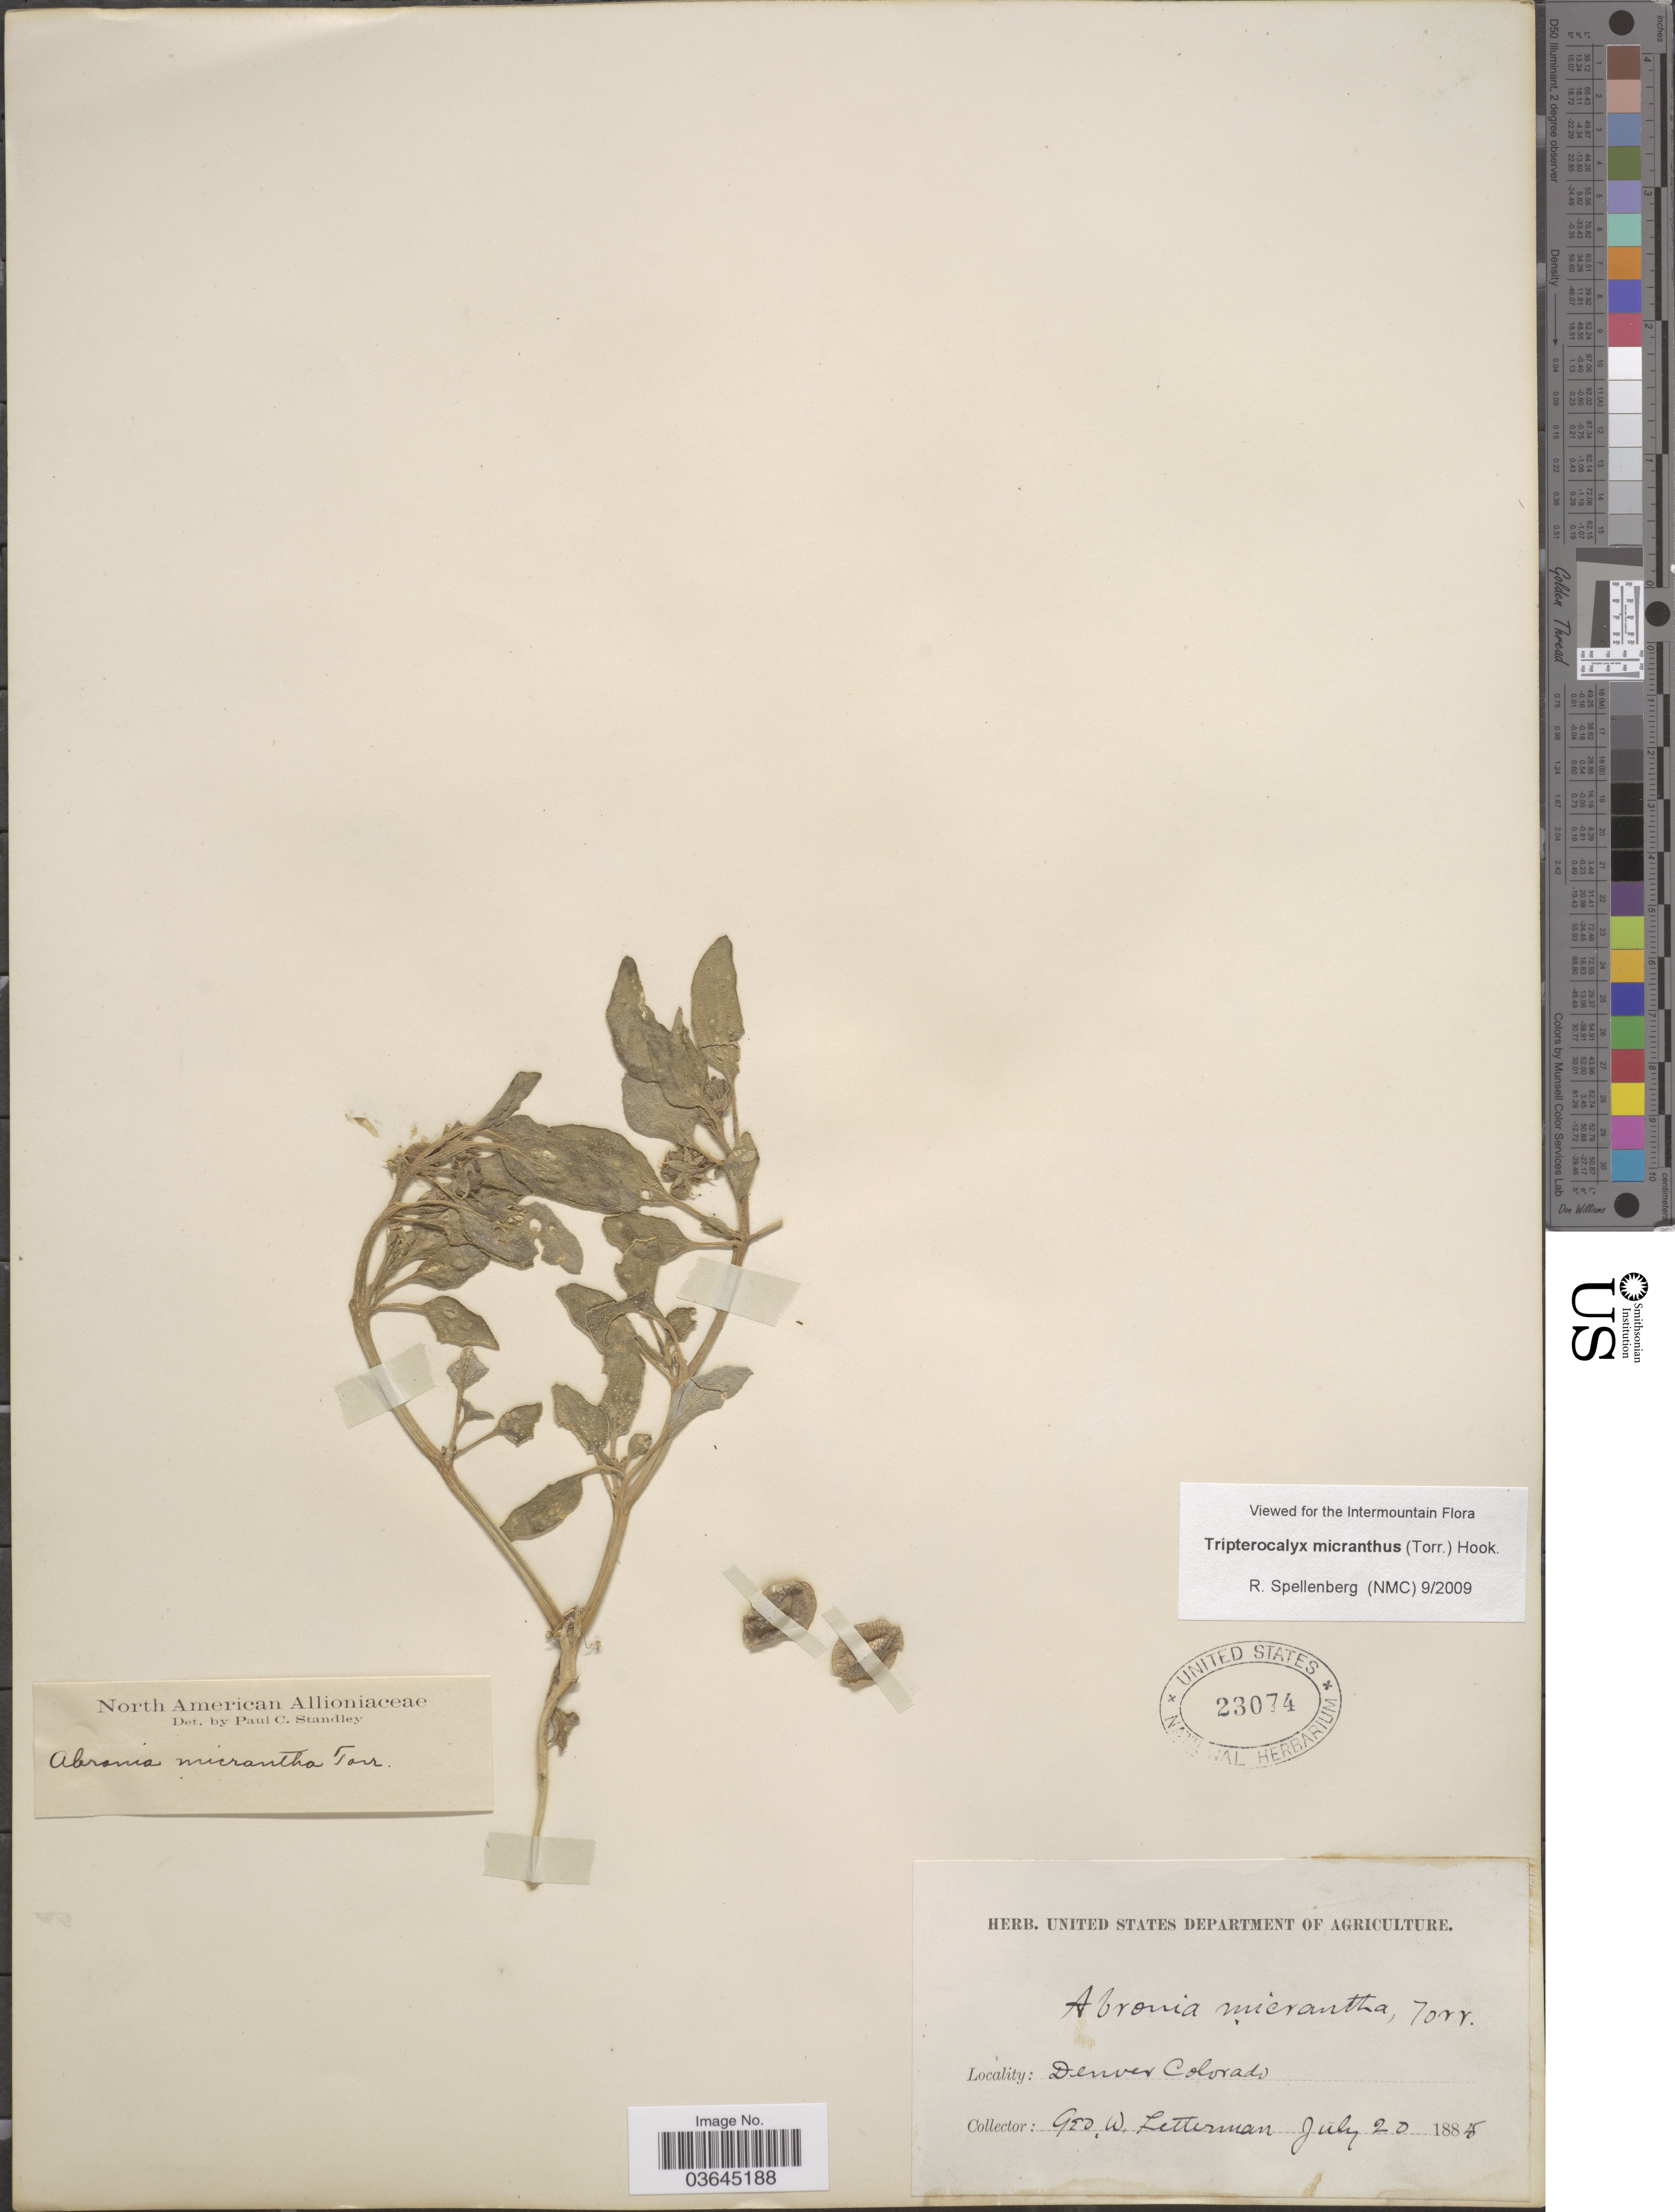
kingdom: Plantae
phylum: Tracheophyta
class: Magnoliopsida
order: Caryophyllales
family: Nyctaginaceae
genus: Tripterocalyx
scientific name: Tripterocalyx micranthus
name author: (Torr.) Hook.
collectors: G. W. Letterman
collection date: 1885-07-20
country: United States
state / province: Colorado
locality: Denver.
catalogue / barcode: US 23074